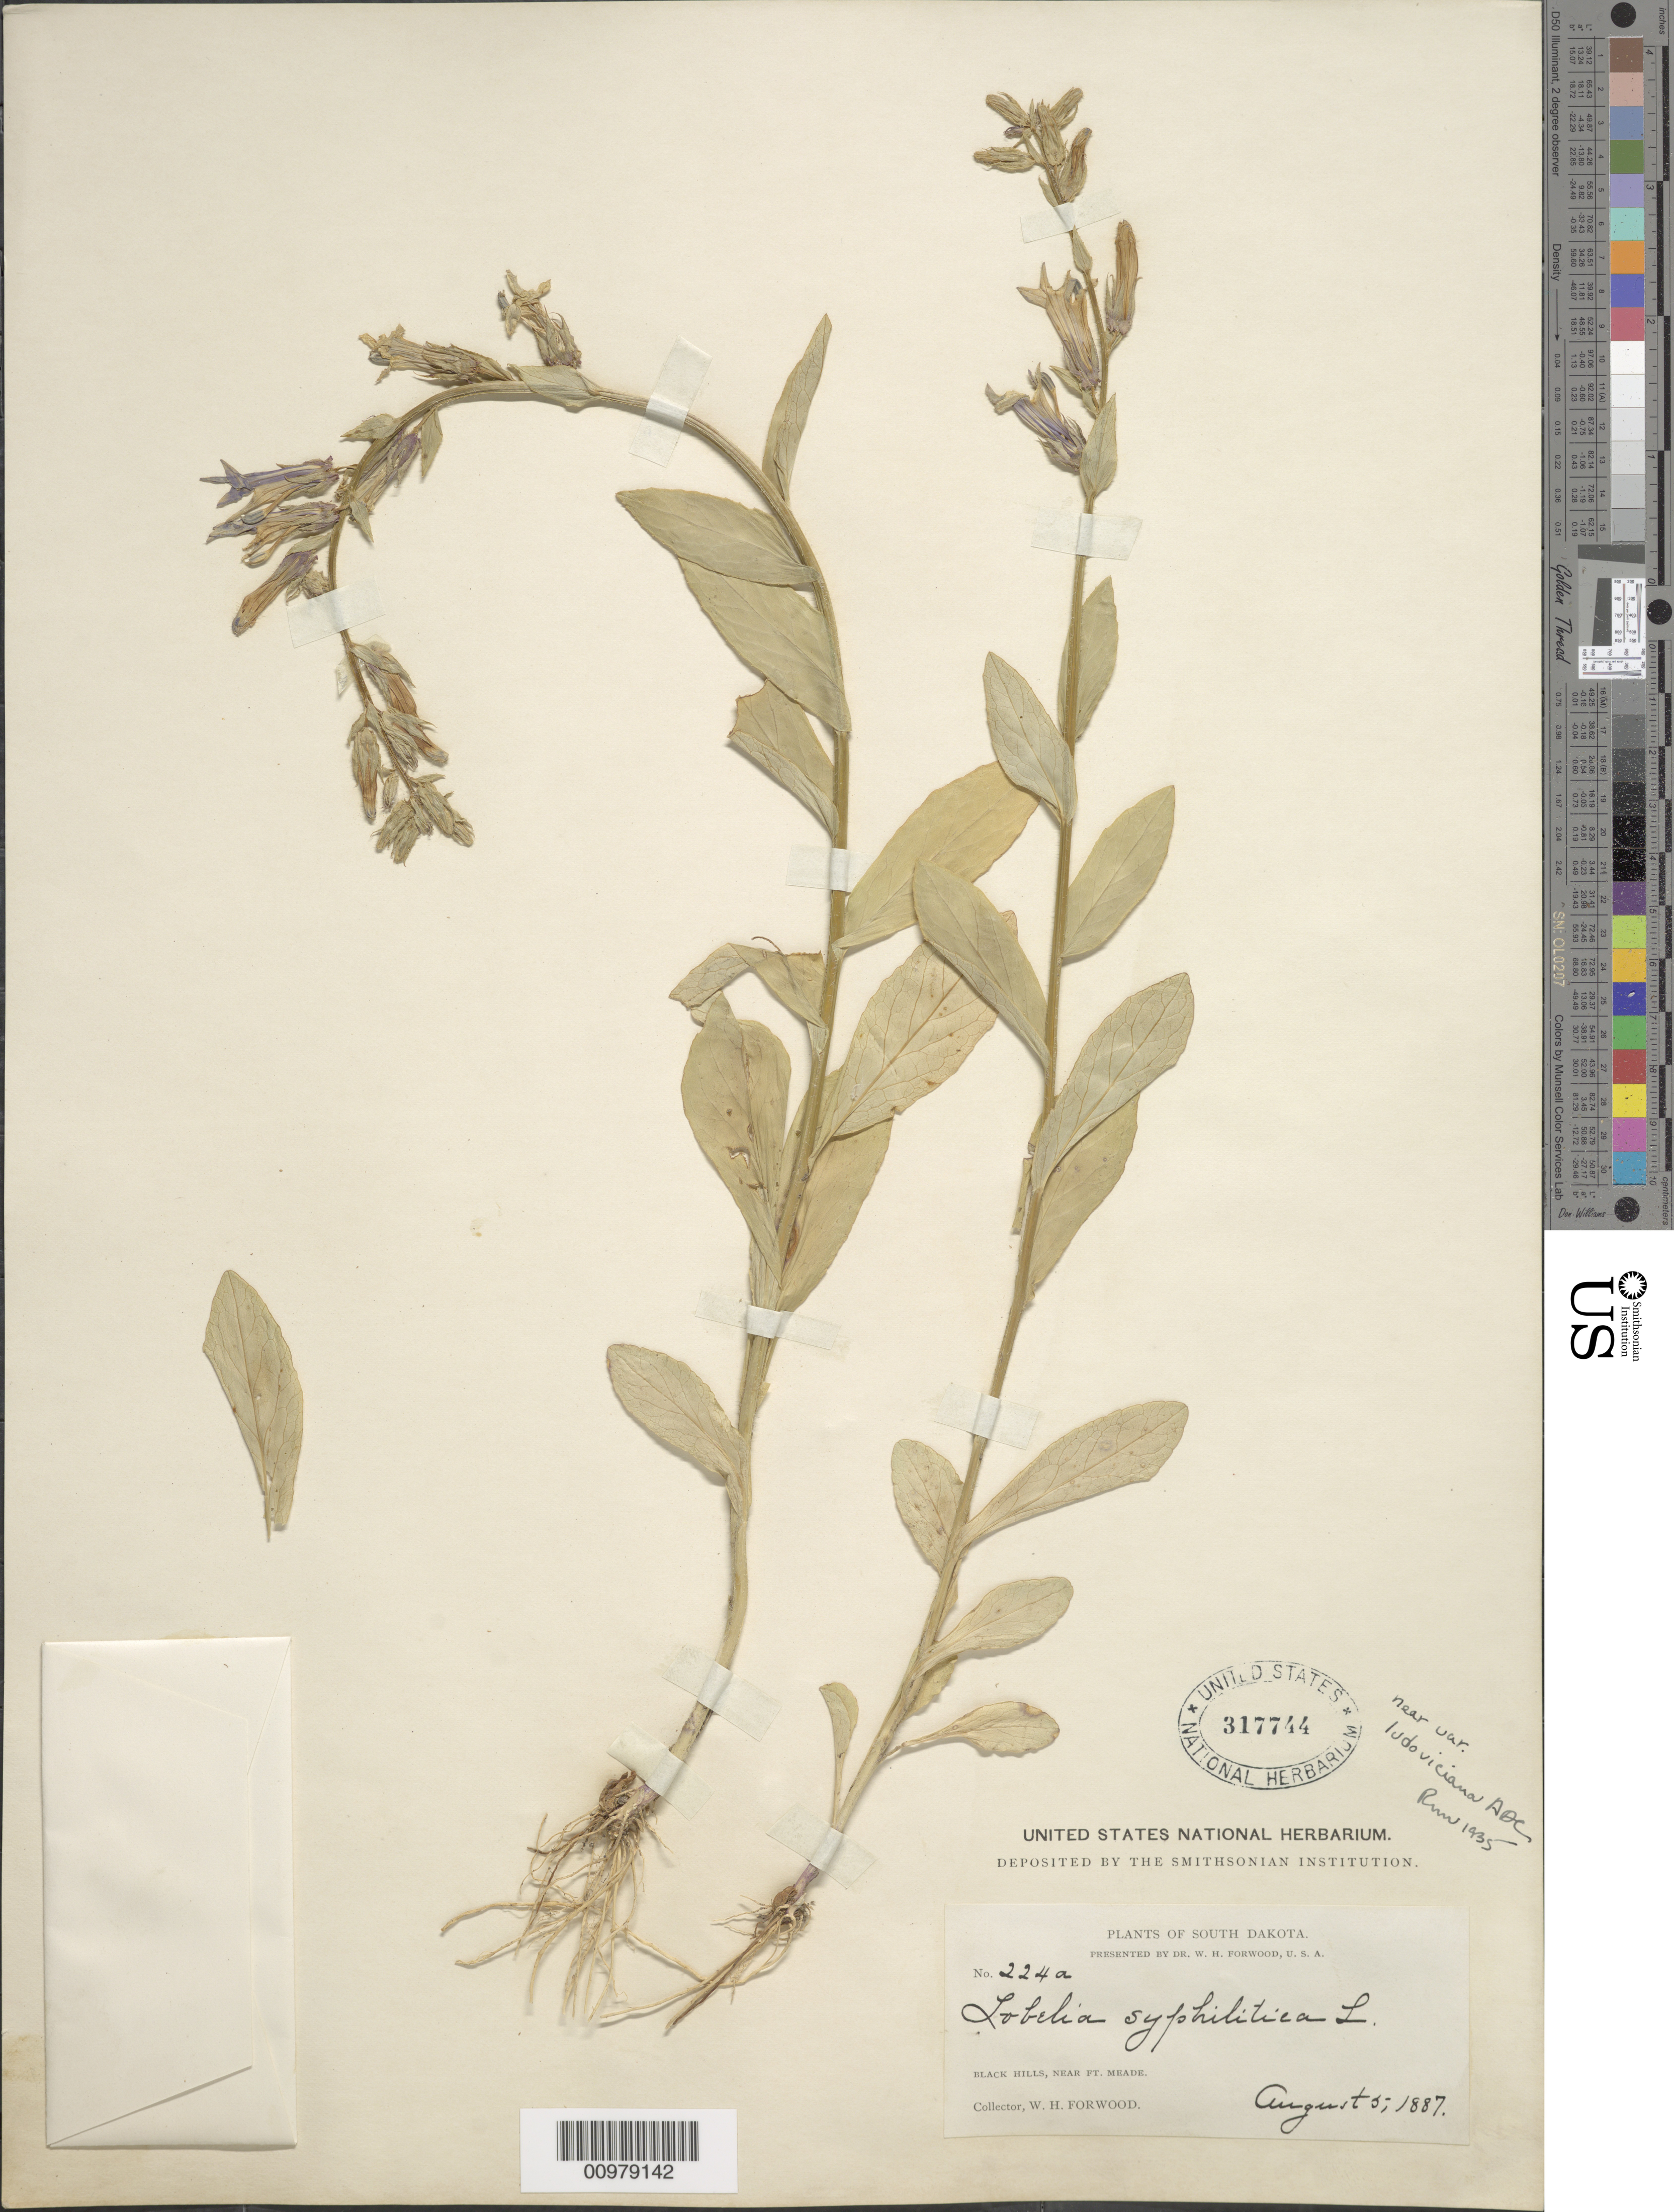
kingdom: Plantae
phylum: Tracheophyta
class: Magnoliopsida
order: Asterales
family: Campanulaceae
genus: Lobelia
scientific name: Lobelia siphilitica var. ludoviciana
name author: A. DC.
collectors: W. Forwood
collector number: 224a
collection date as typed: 5 Aug 1887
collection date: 1887-08-05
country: United States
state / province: South Dakota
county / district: Custer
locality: Black Hills, near Ft. Meade.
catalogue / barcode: US 317744